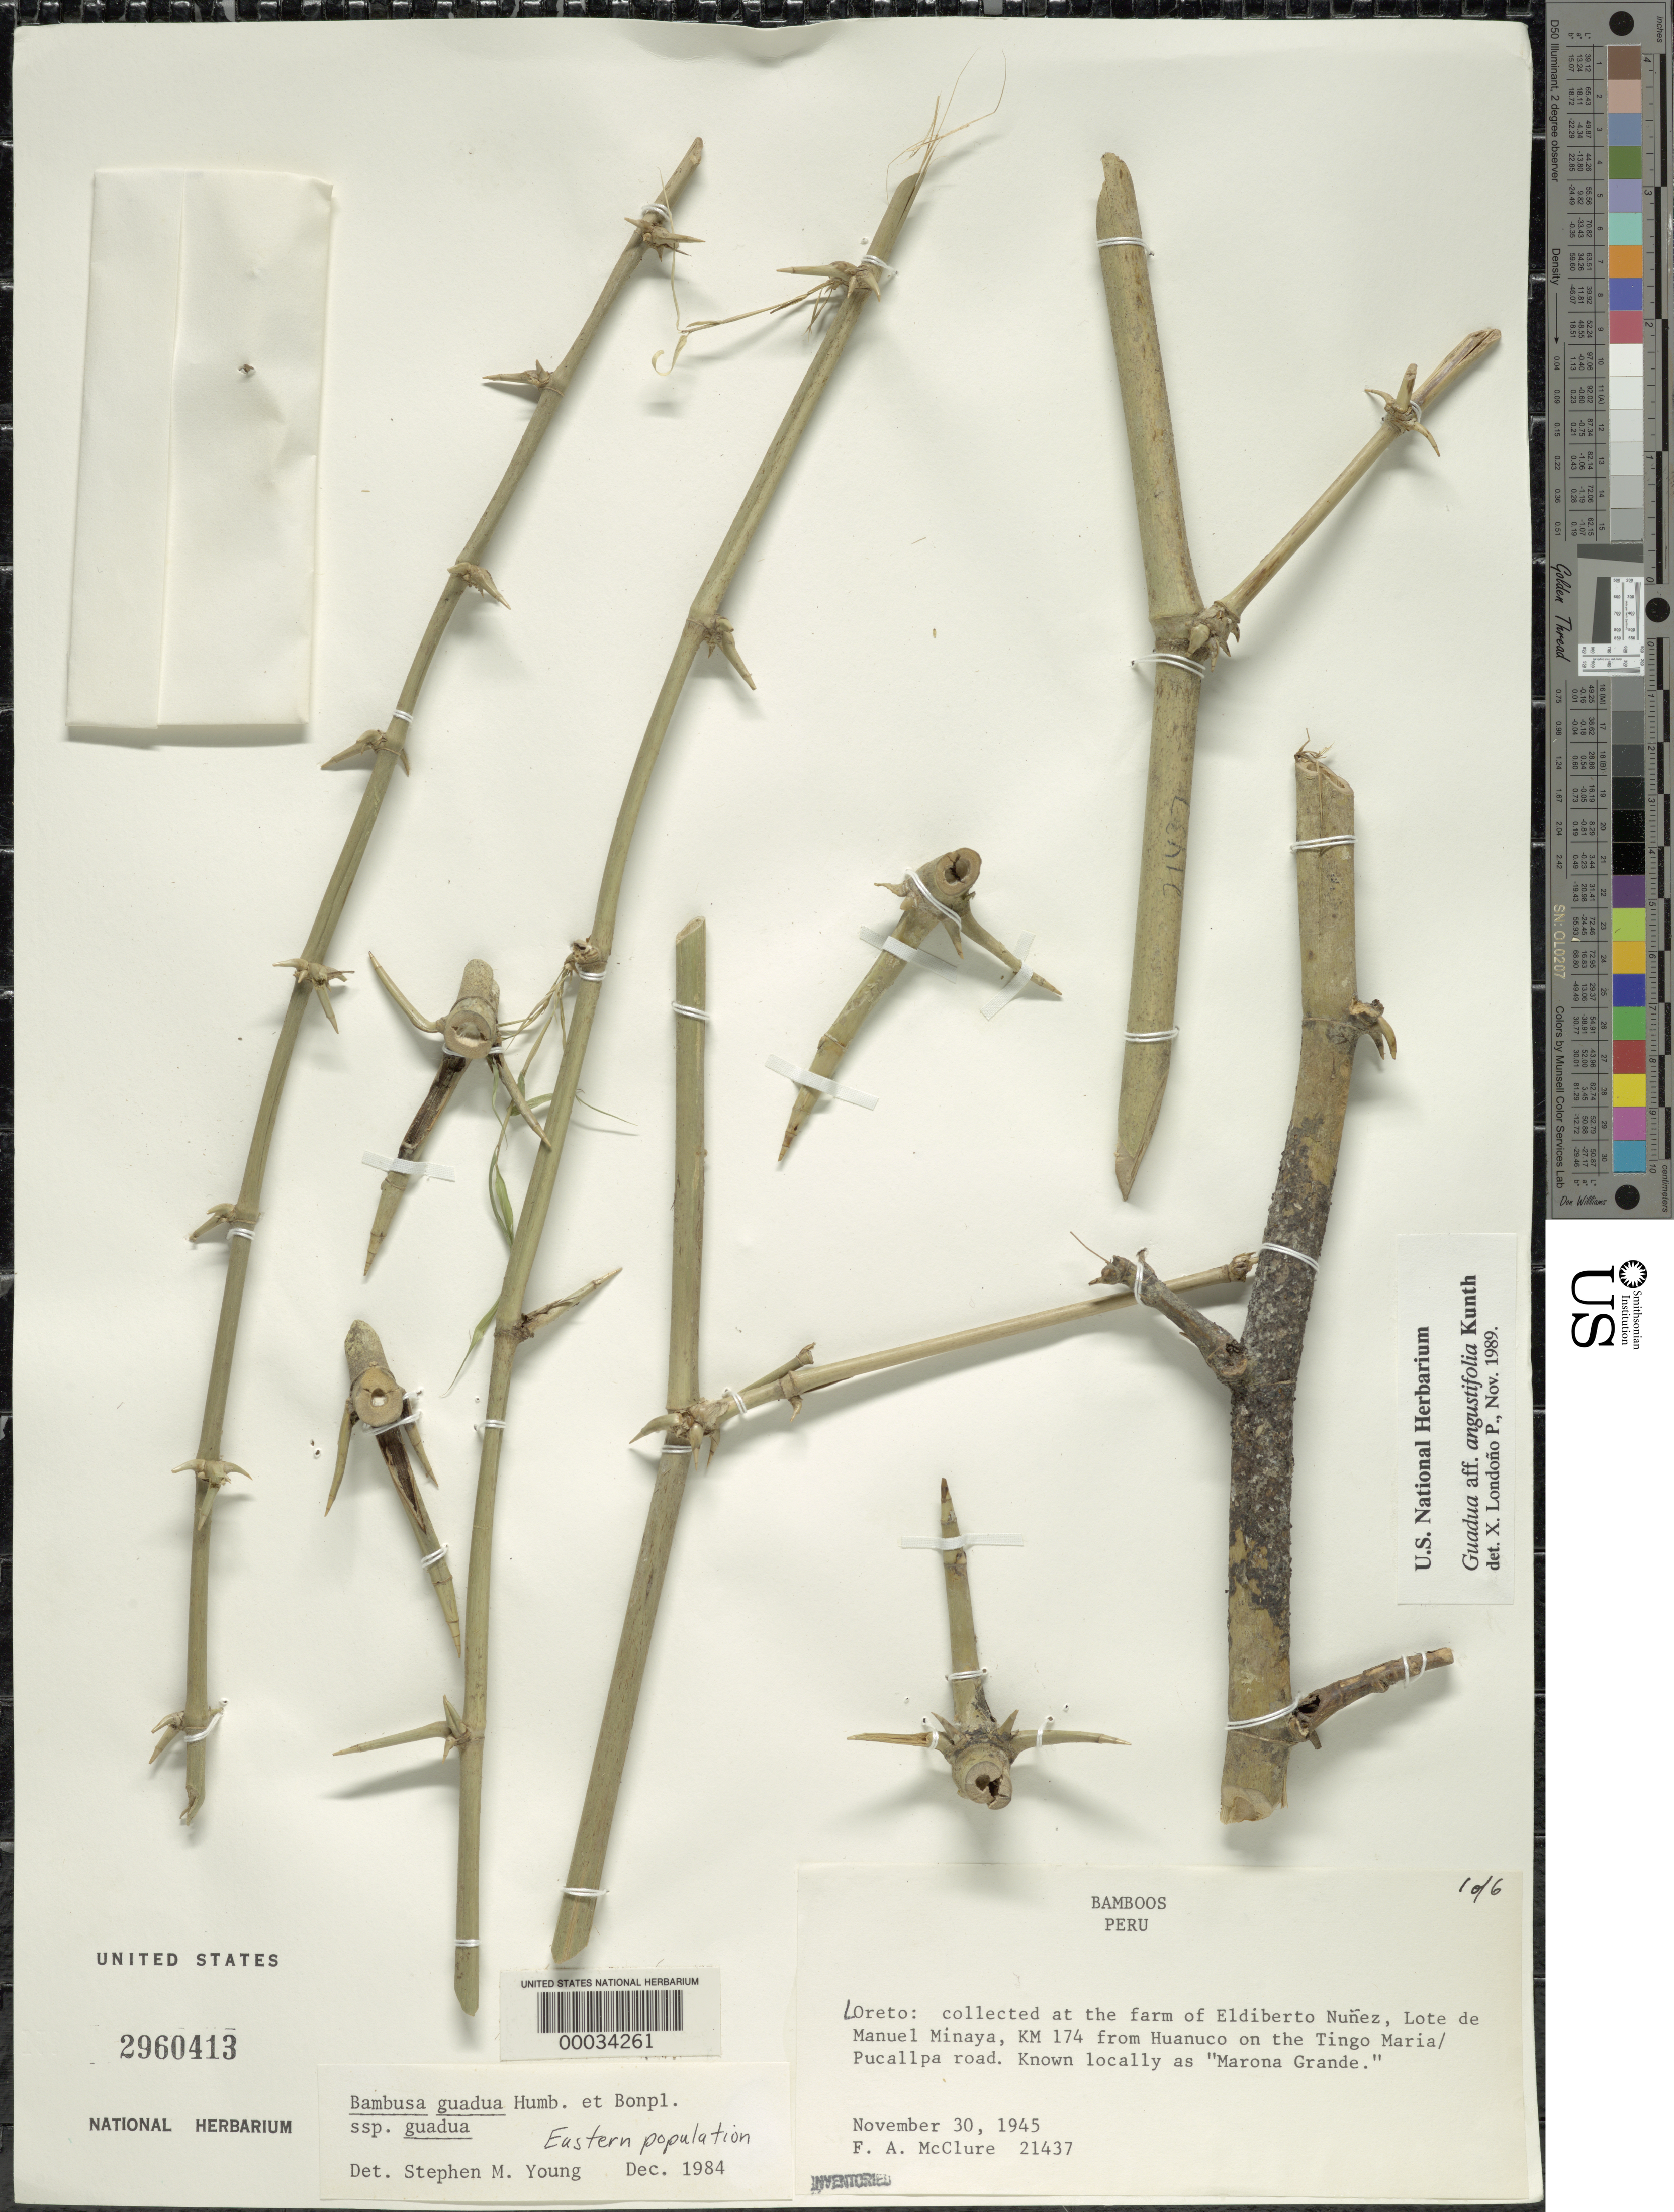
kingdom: Plantae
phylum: Tracheophyta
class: Liliopsida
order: Poales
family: Poaceae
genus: Guadua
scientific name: Guadua lynnclarkiae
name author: Londoño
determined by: McMurchie, Elizabeth, (UNITED STATES)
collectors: F. A. McClure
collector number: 21437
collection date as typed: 30 Nov 1945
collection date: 1945-11-30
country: Peru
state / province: Loreto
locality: Farm of e. nunez, lote de manuel minaya, km 174 from huanuco on the tingo maria/pucallpa road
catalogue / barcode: US 2960413